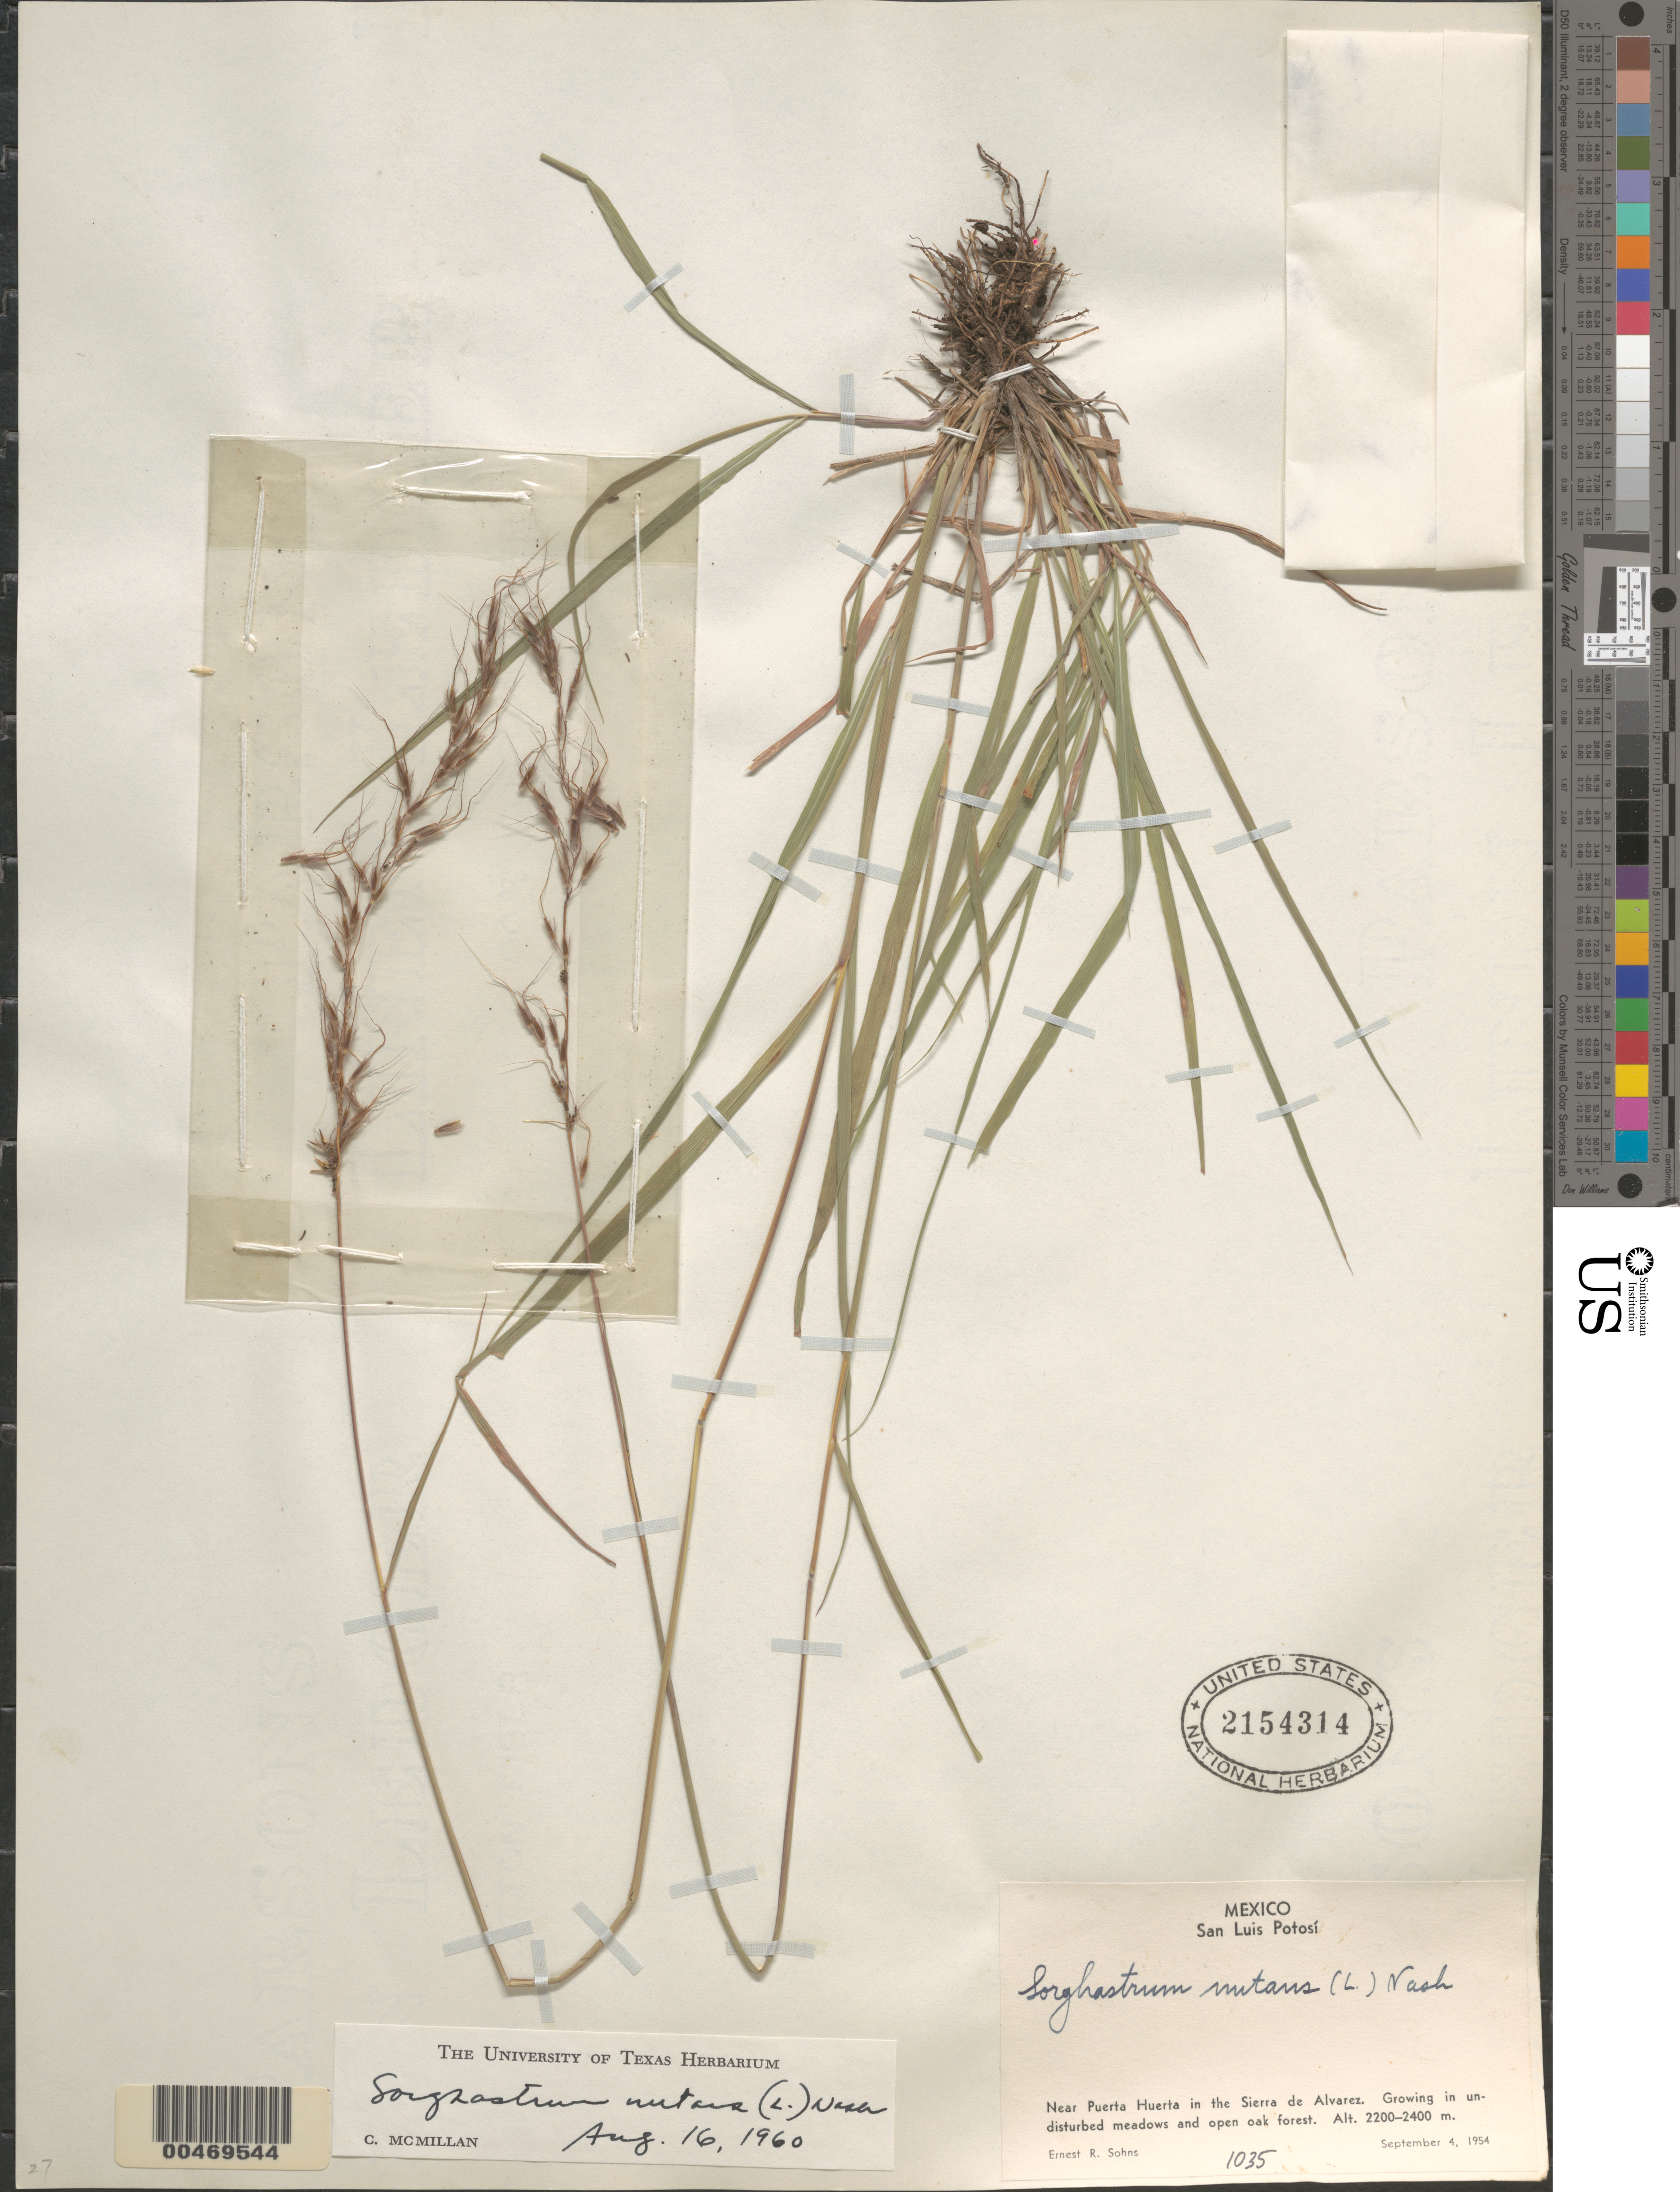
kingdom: Plantae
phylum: Tracheophyta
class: Liliopsida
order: Poales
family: Poaceae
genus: Sorghastrum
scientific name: Sorghastrum nutans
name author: (L.) Nash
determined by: McMillan, C.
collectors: E. R. Sohns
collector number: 1035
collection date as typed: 4 Sep 1954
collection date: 1954-09-04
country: Mexico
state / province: San Luis Potosi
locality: Near Puerta Huerta in the Sierra de Alvarez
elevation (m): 2200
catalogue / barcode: US 2154314